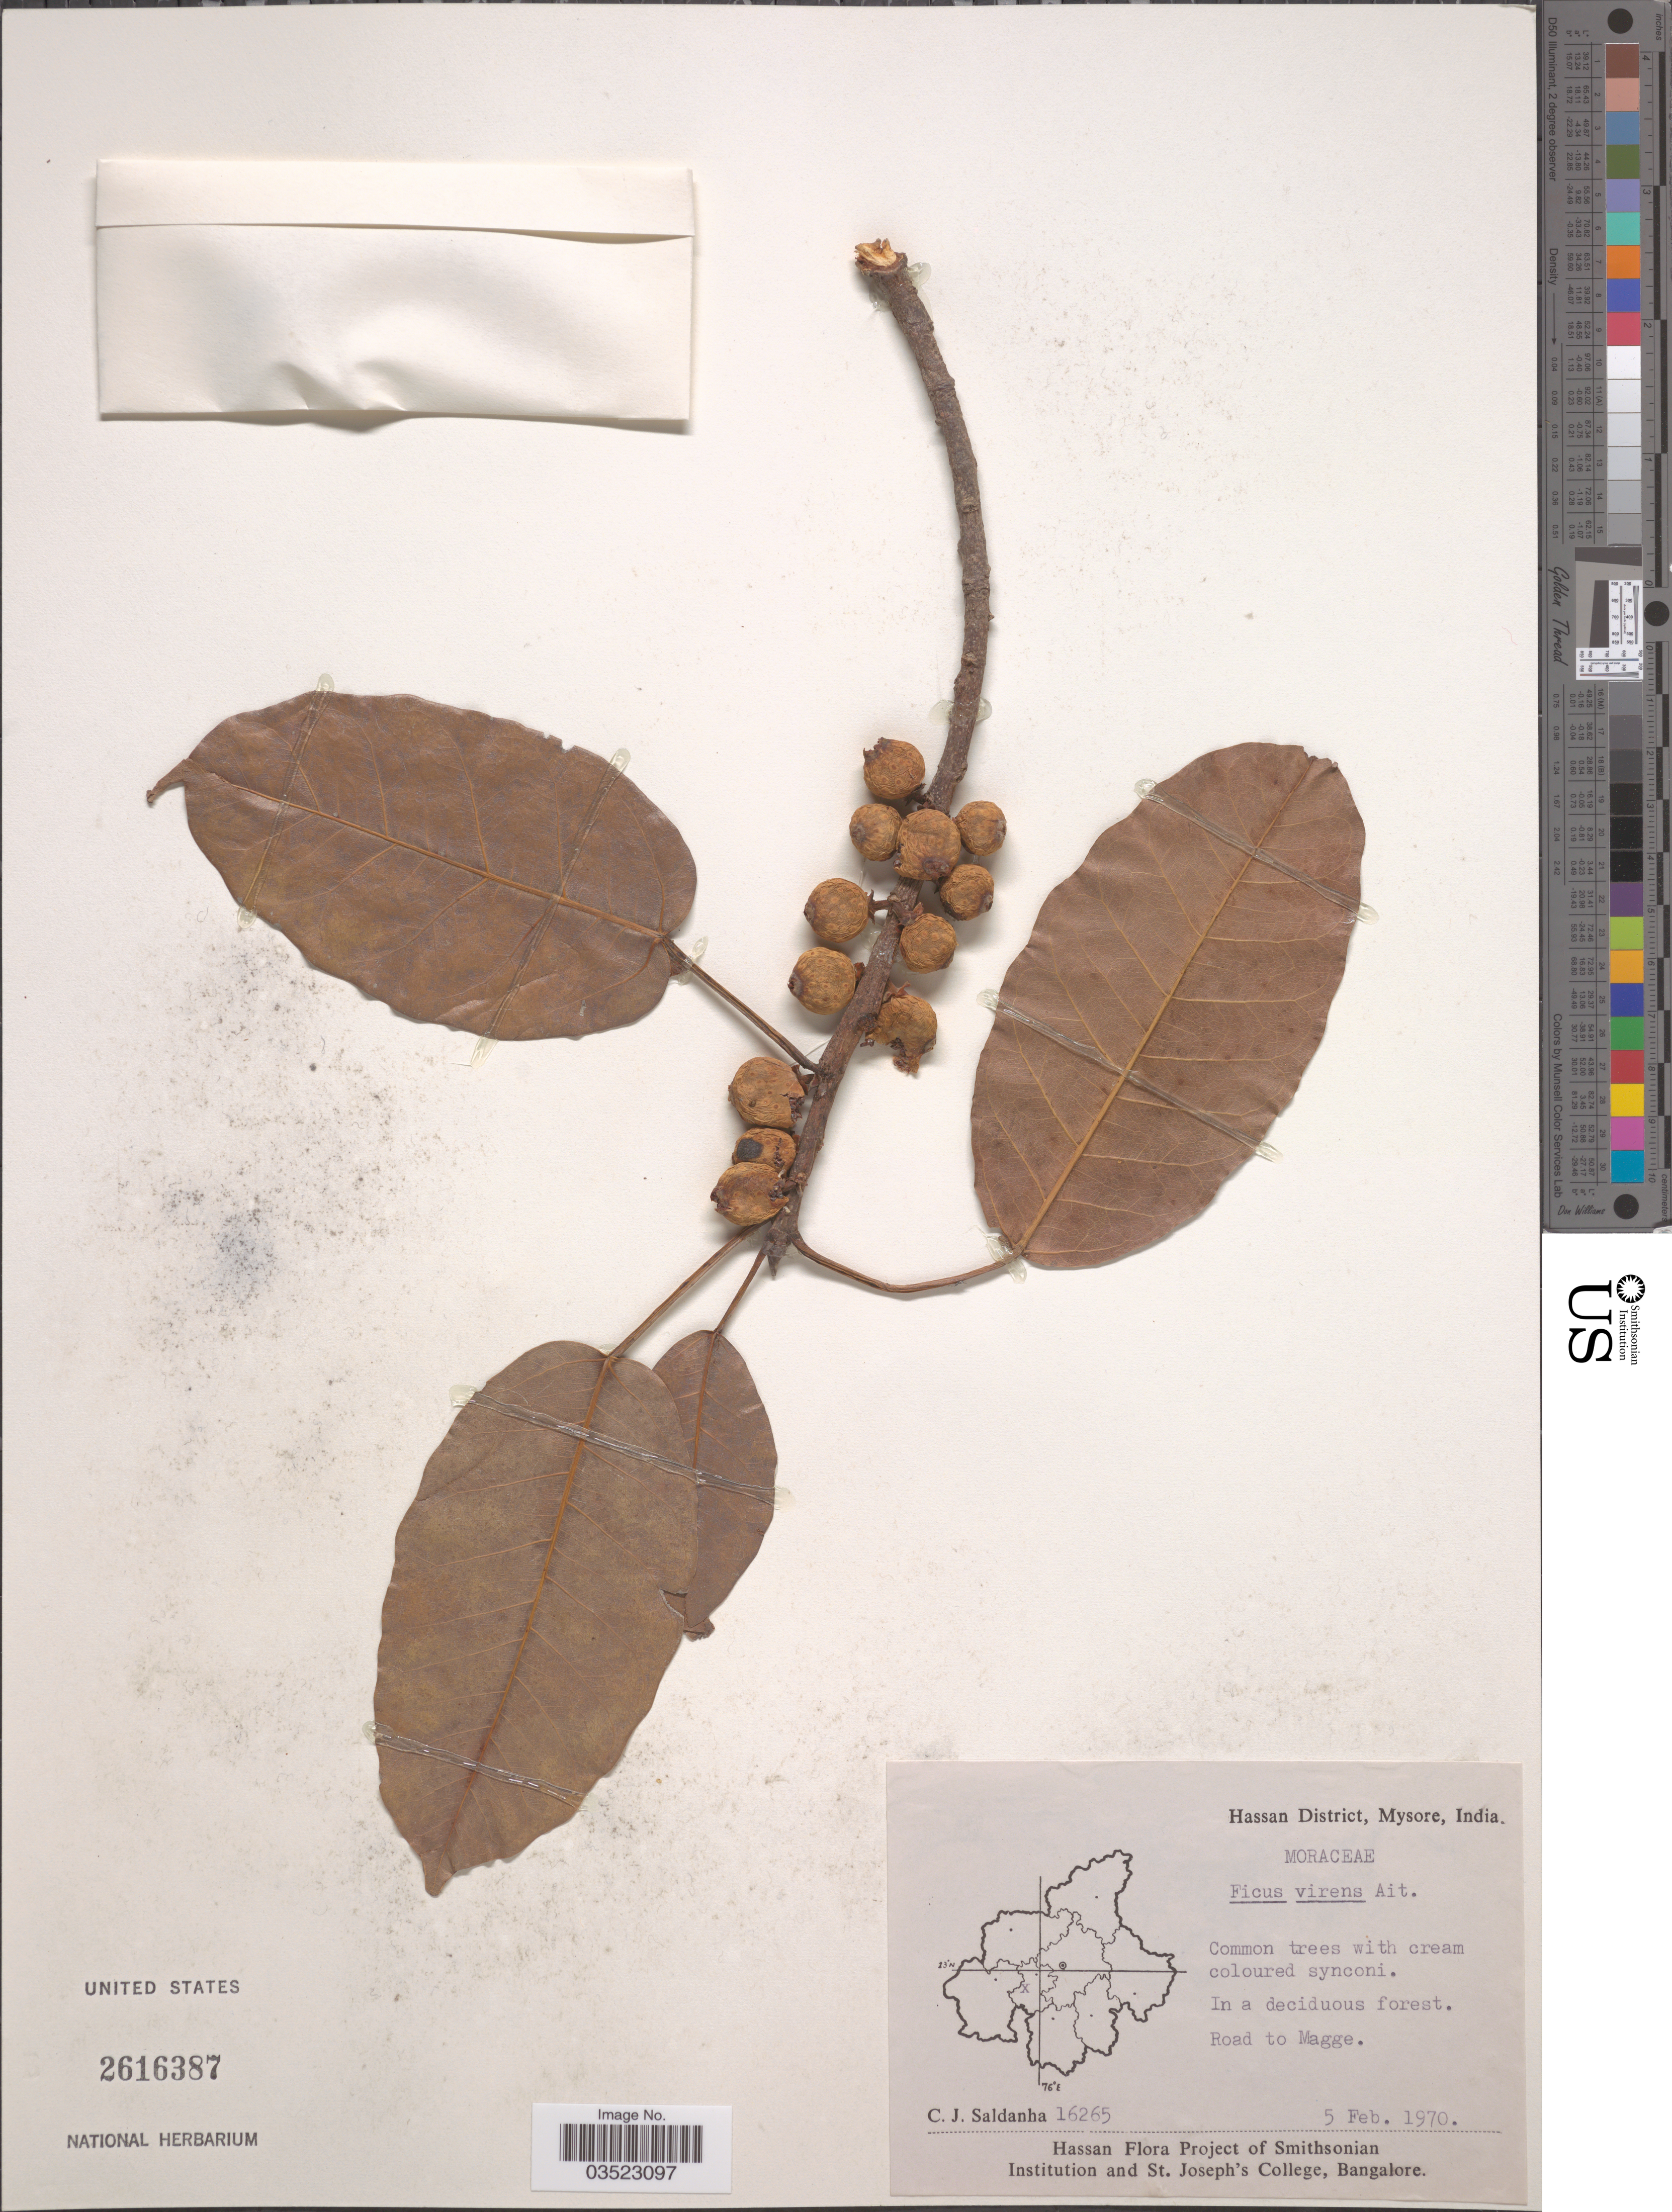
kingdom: Plantae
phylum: Tracheophyta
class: Magnoliopsida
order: Rosales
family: Moraceae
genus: Ficus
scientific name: Ficus virens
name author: Aiton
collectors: C. J. Saldanha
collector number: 16265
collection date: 1970-02-05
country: India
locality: Hassan District, Mysore. In a deciduous forest. Road to Magge.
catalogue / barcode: US 2616387